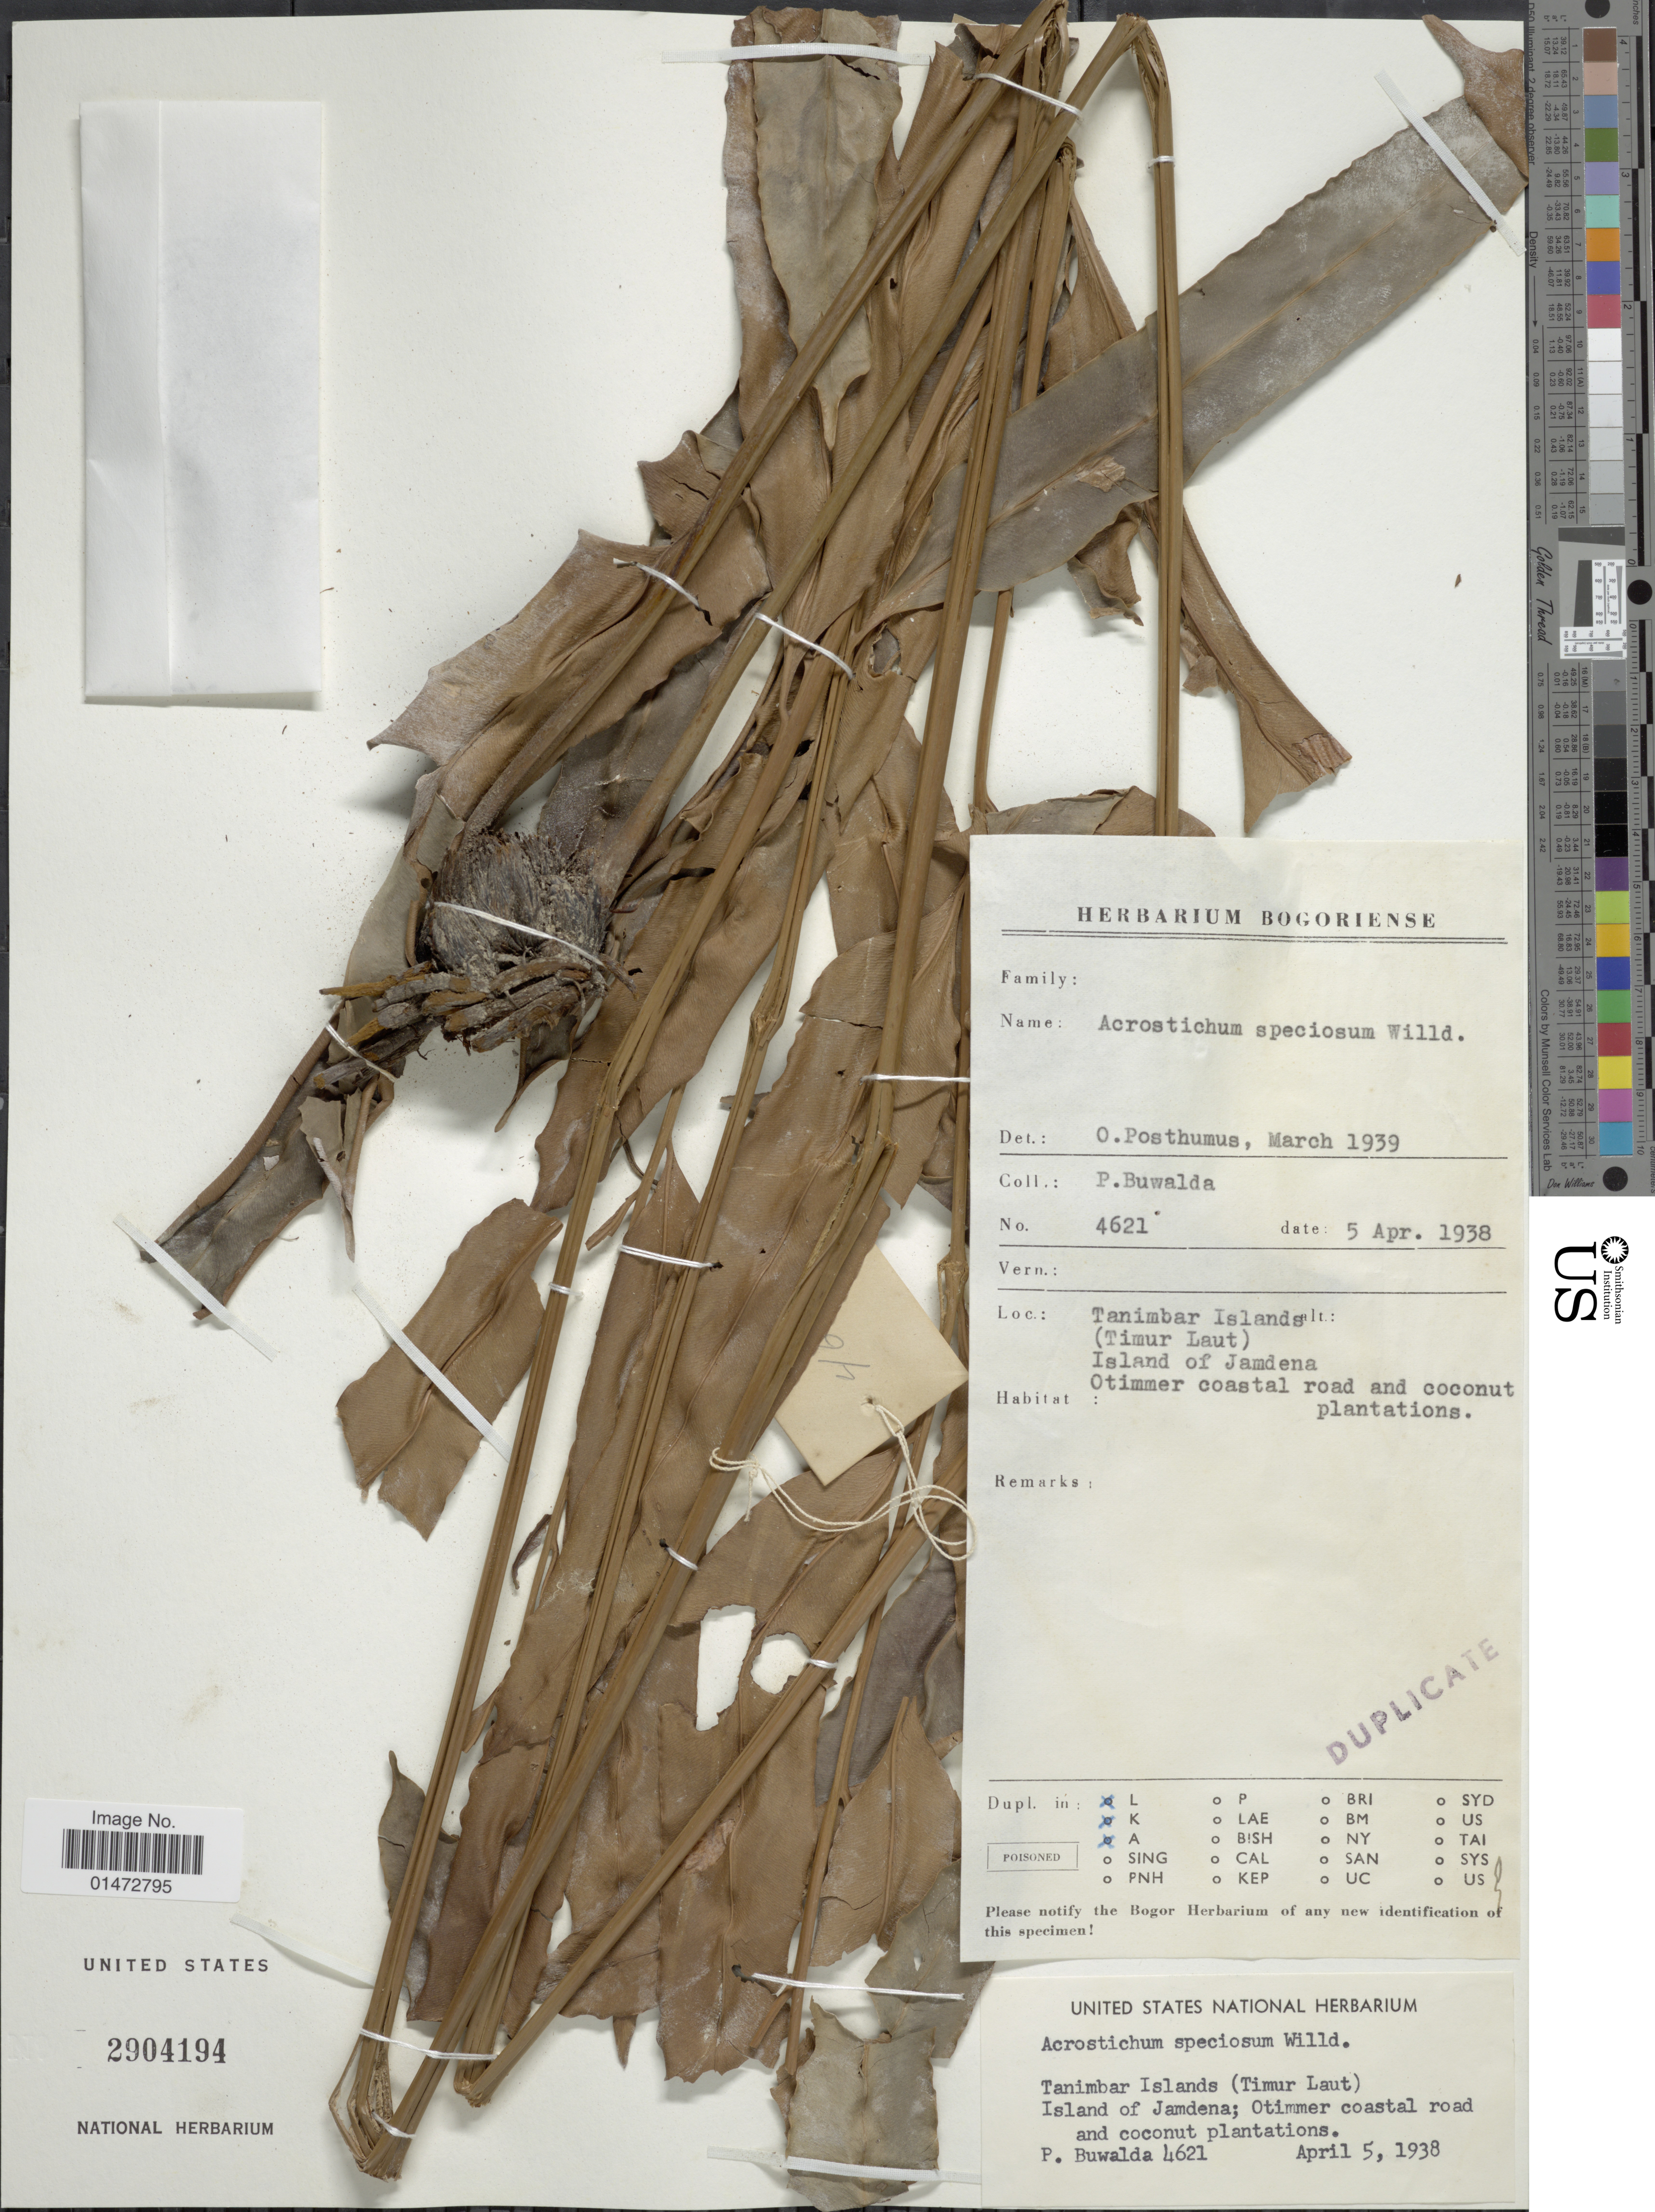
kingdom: Plantae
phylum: Tracheophyta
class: Polypodiopsida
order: Polypodiales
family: Pteridaceae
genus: Acrostichum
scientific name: Acrostichum aureum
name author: L.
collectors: P. Buwalda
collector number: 4621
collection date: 1938-04-05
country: Indonesia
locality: Tanimbar Islands (Timur Laut) Island of Jamdena, Otimmer coastal road and coconut plantations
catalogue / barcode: US 2904194